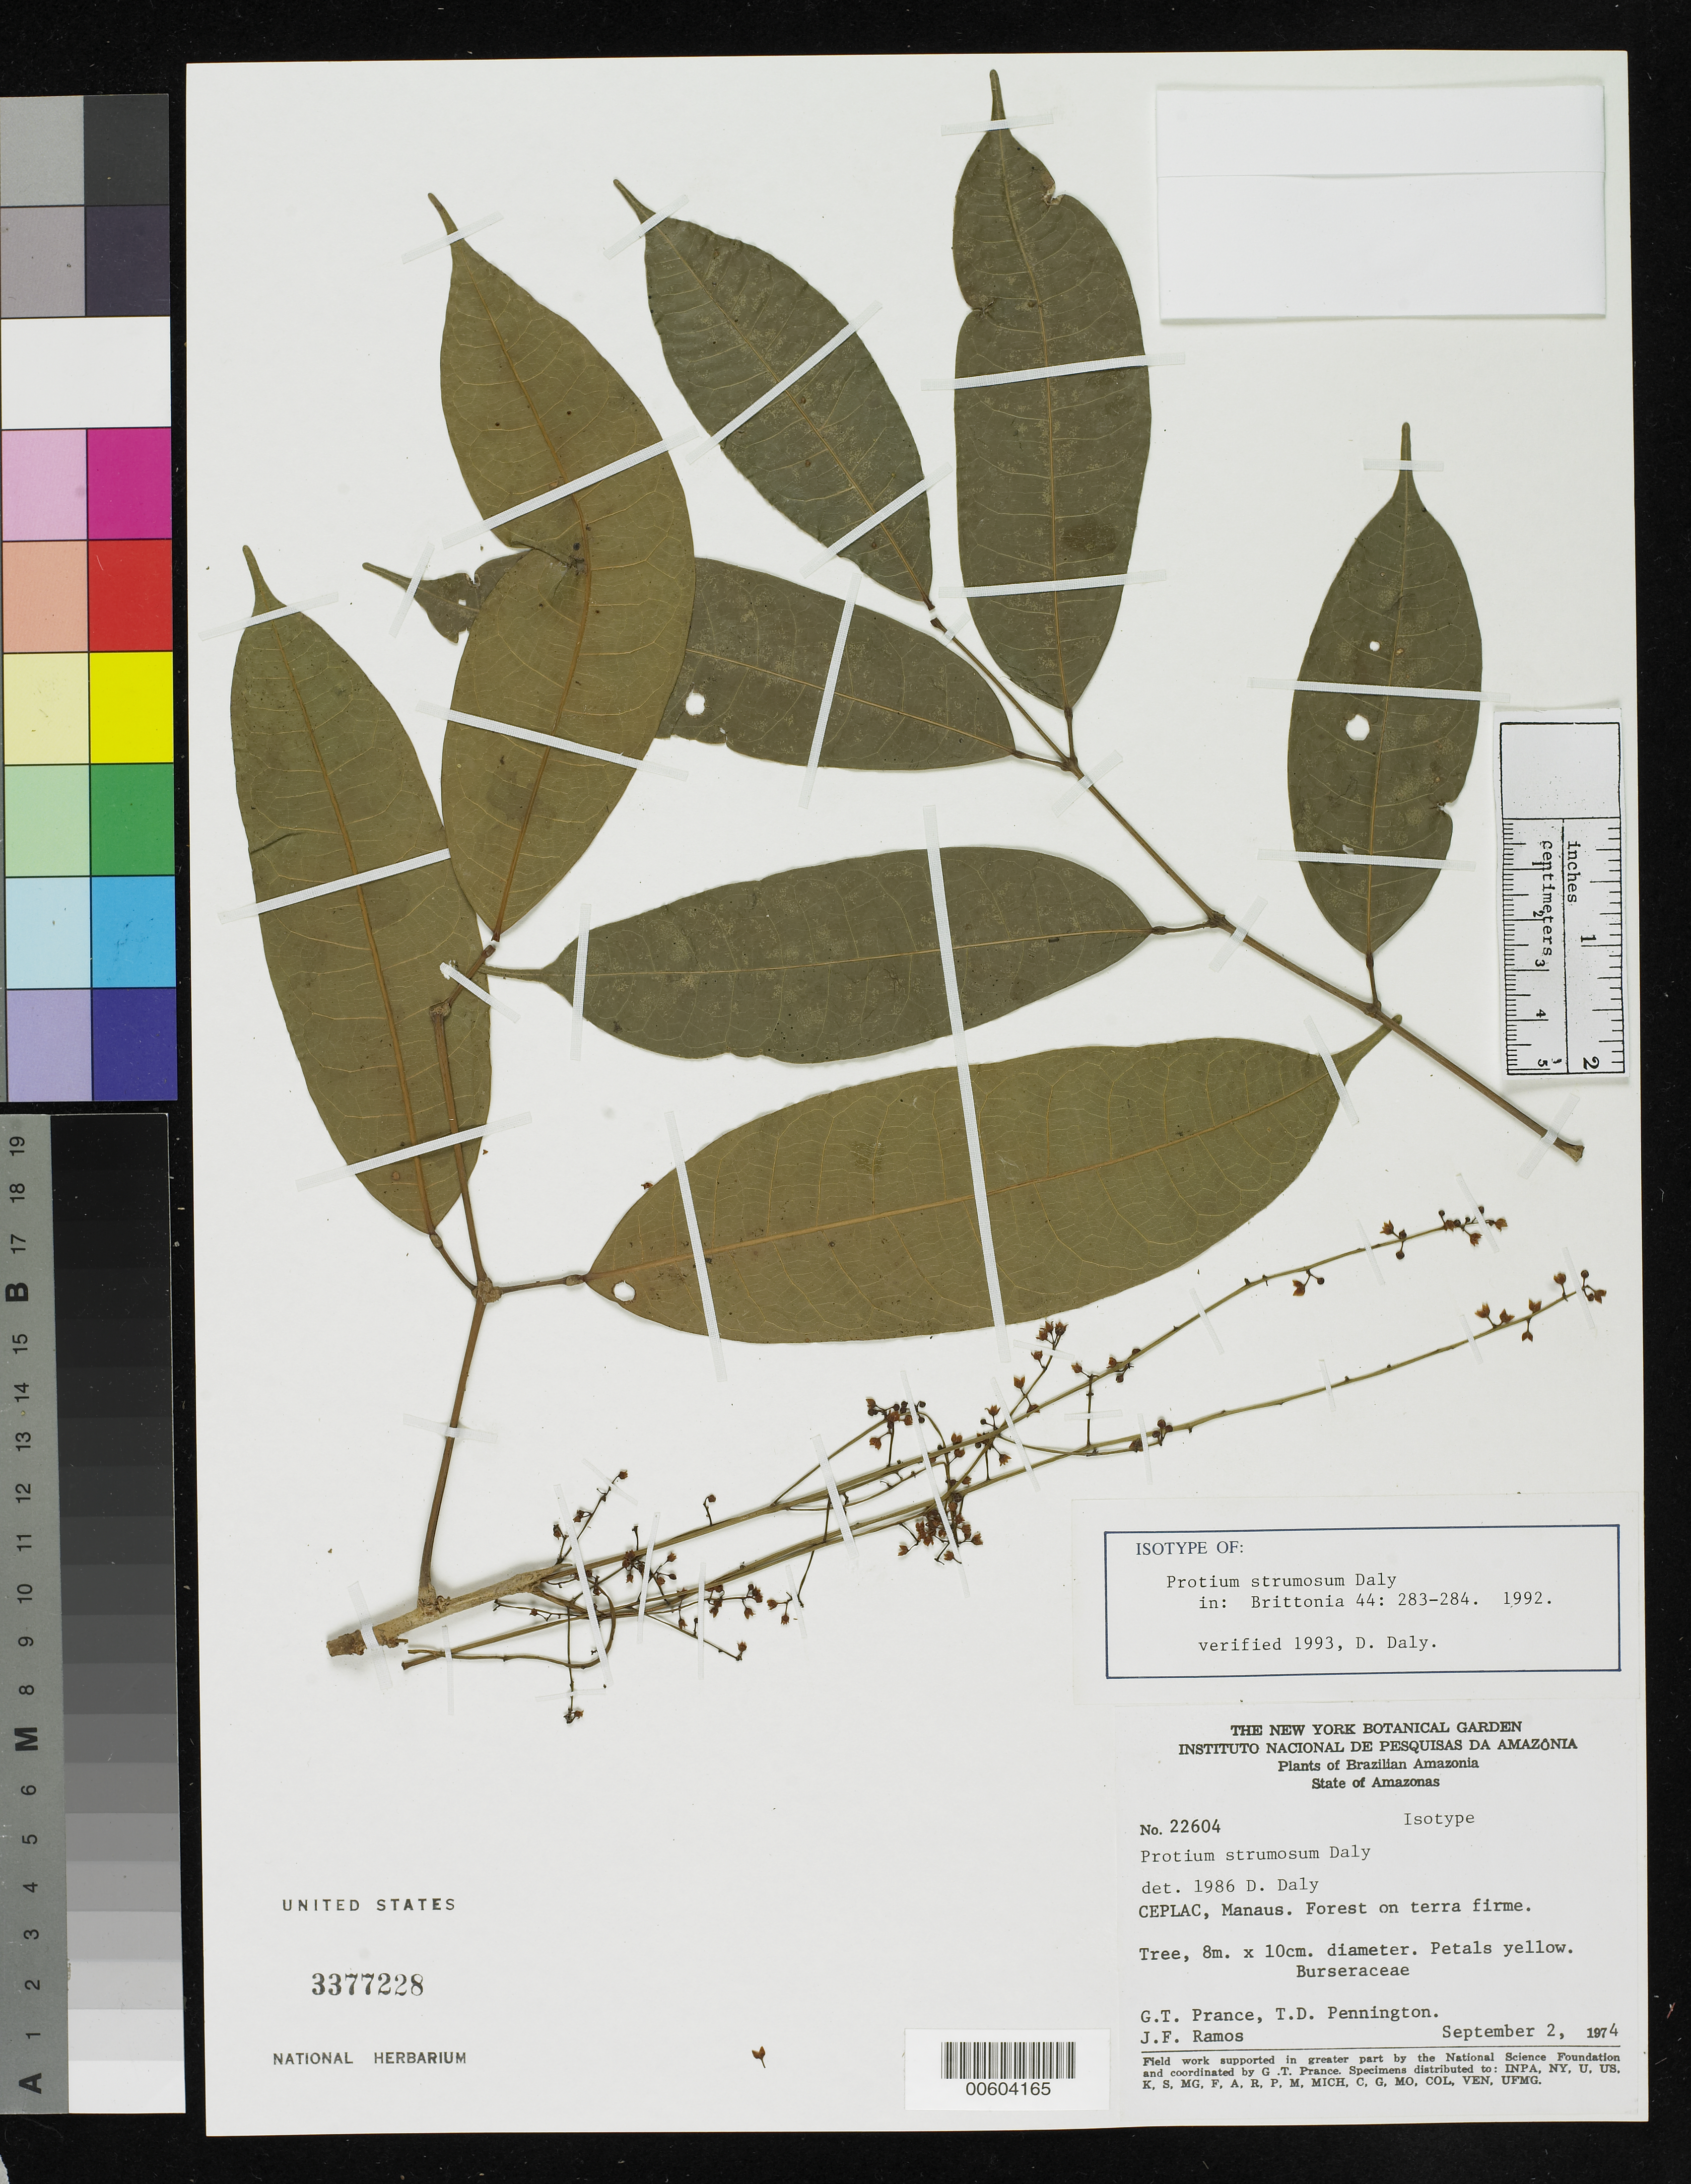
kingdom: Plantae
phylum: Tracheophyta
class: Magnoliopsida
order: Sapindales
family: Burseraceae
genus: Protium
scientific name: Protium strumosum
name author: Daly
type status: Isotype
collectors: G. T. Prance, T. D. Pennington & J. F. Ramos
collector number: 22604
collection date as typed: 02 Sep 1974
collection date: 1974-09-02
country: Brazil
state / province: Amazonas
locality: Ceplac, Manaus.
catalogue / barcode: US 3377228